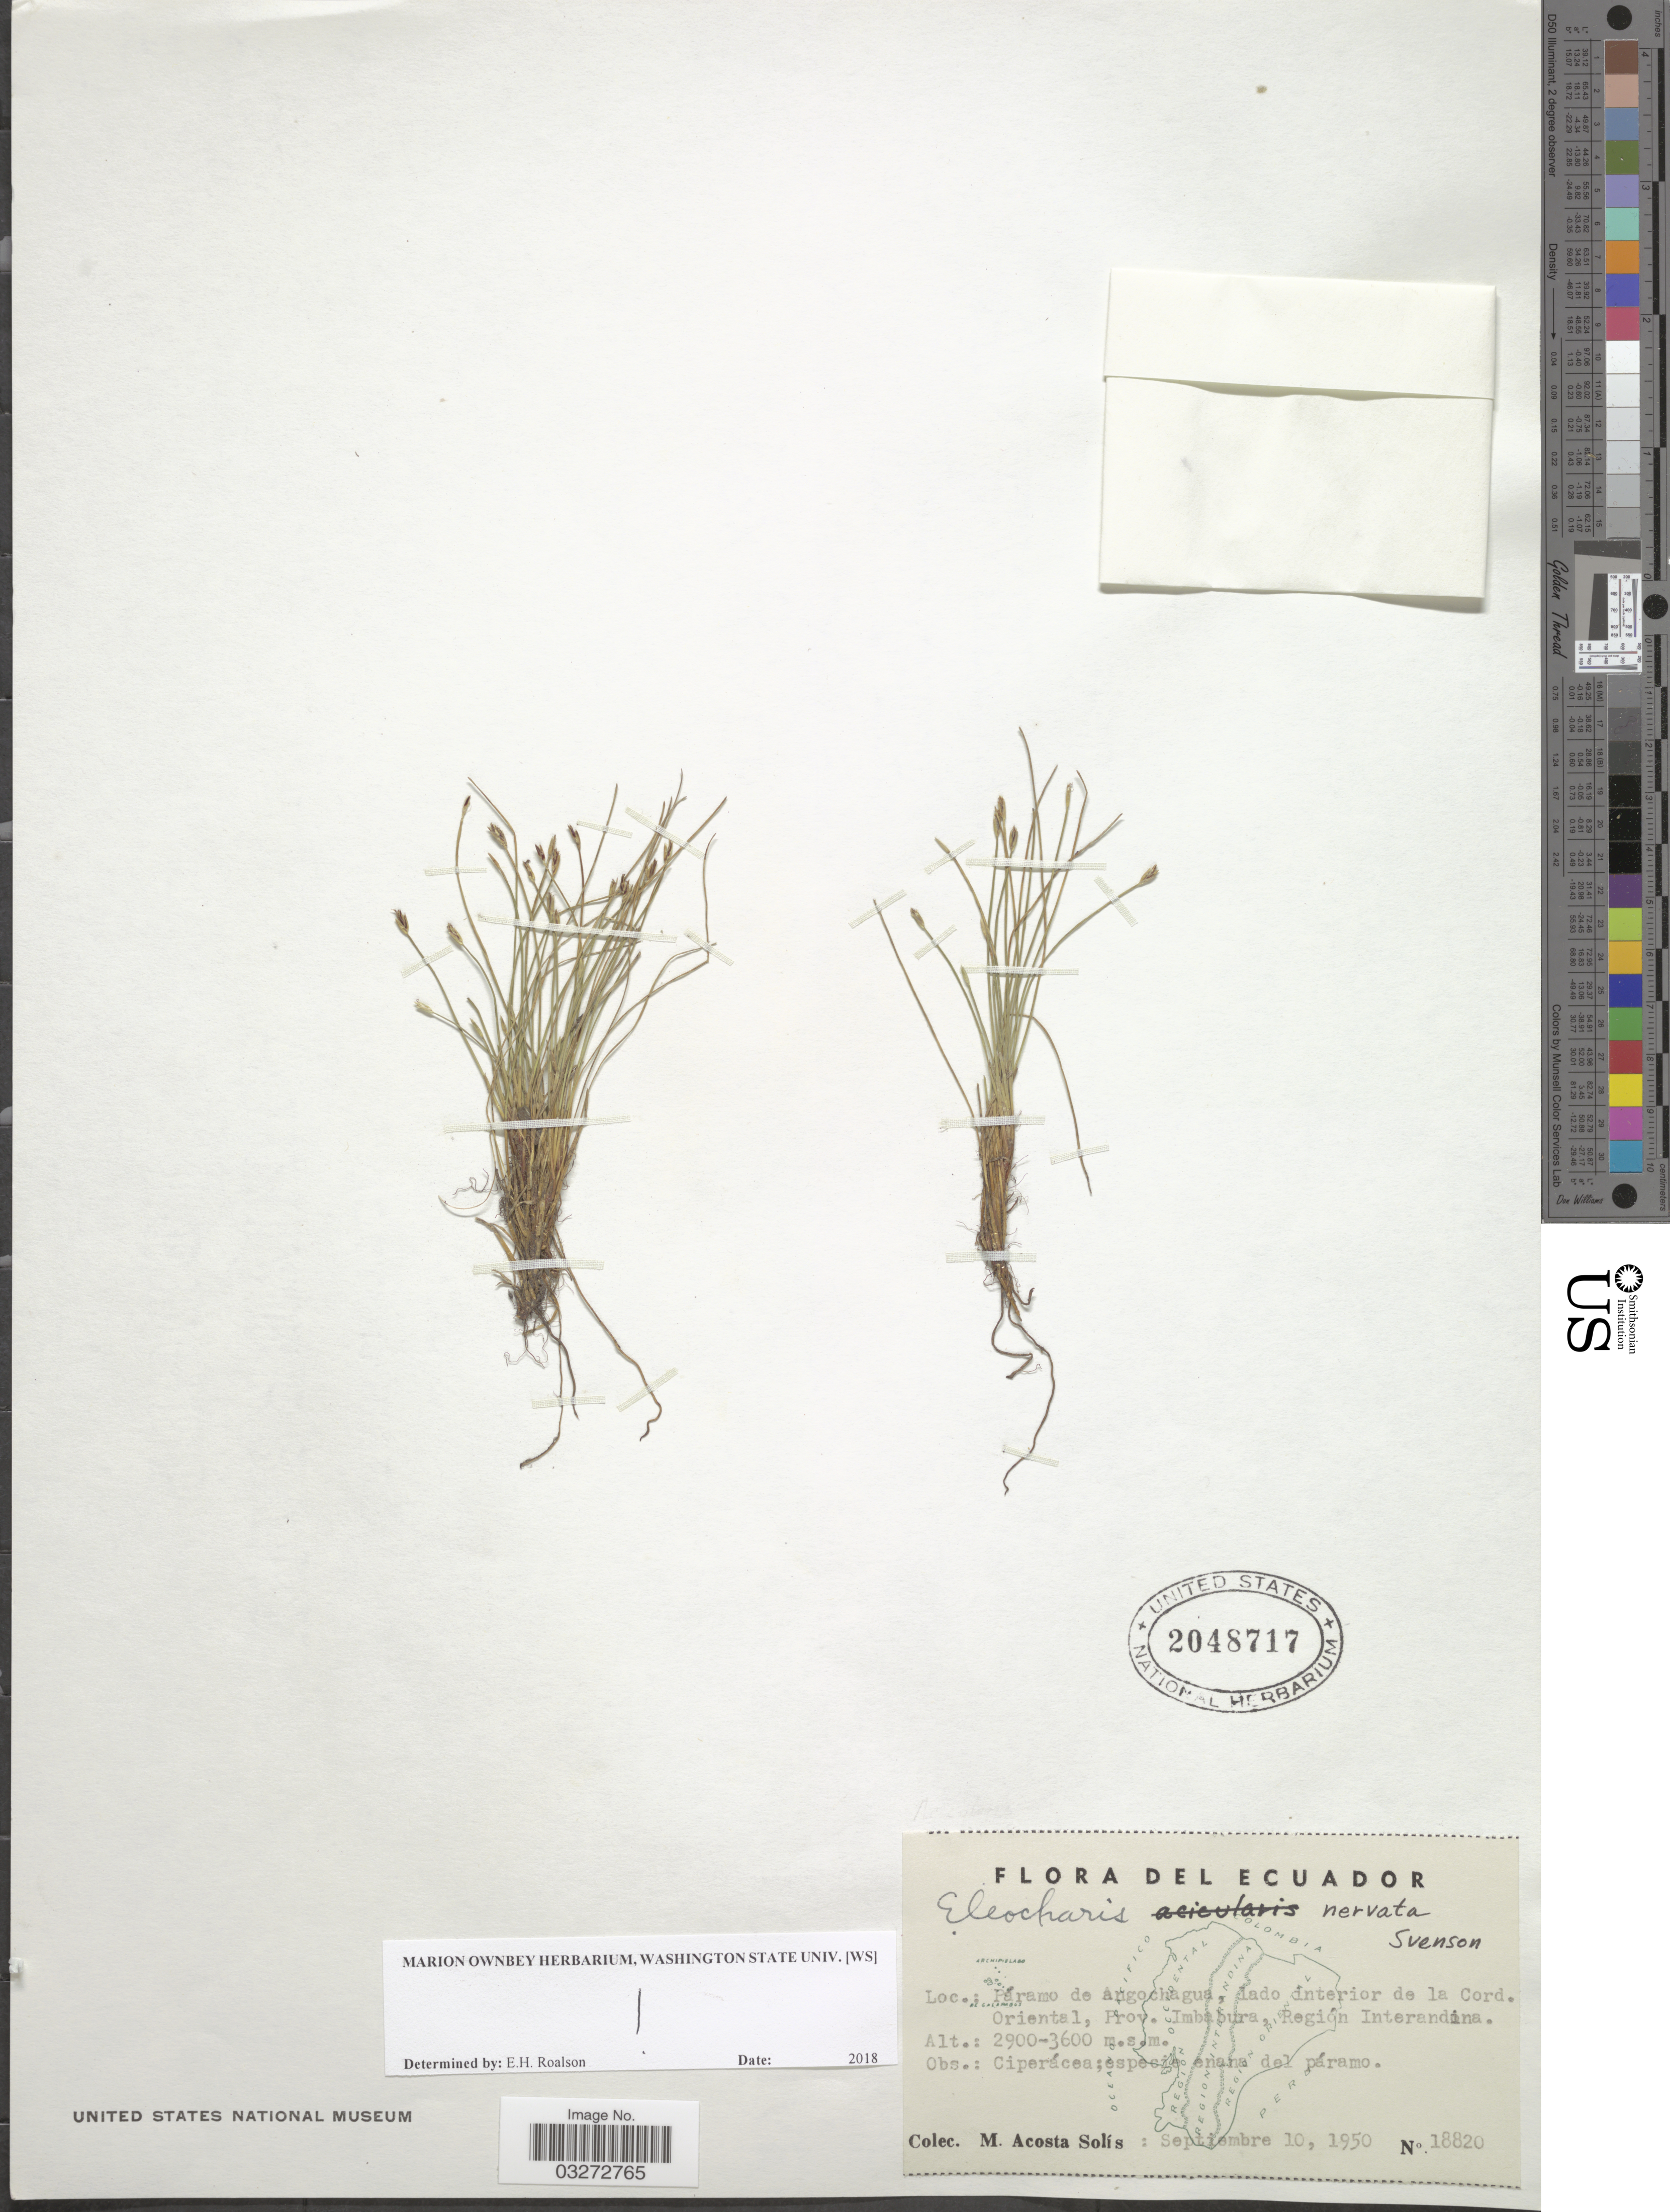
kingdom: Plantae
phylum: Tracheophyta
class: Liliopsida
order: Poales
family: Cyperaceae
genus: Eleocharis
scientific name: Eleocharis nervata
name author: Svenson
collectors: M. Acosta Solis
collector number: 18820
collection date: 1950-09-10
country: Ecuador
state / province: Imbabura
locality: Páramo de angochagua, lado interior de la Cord. Oriental, Región Interandina.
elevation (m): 2900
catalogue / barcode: US 2048717